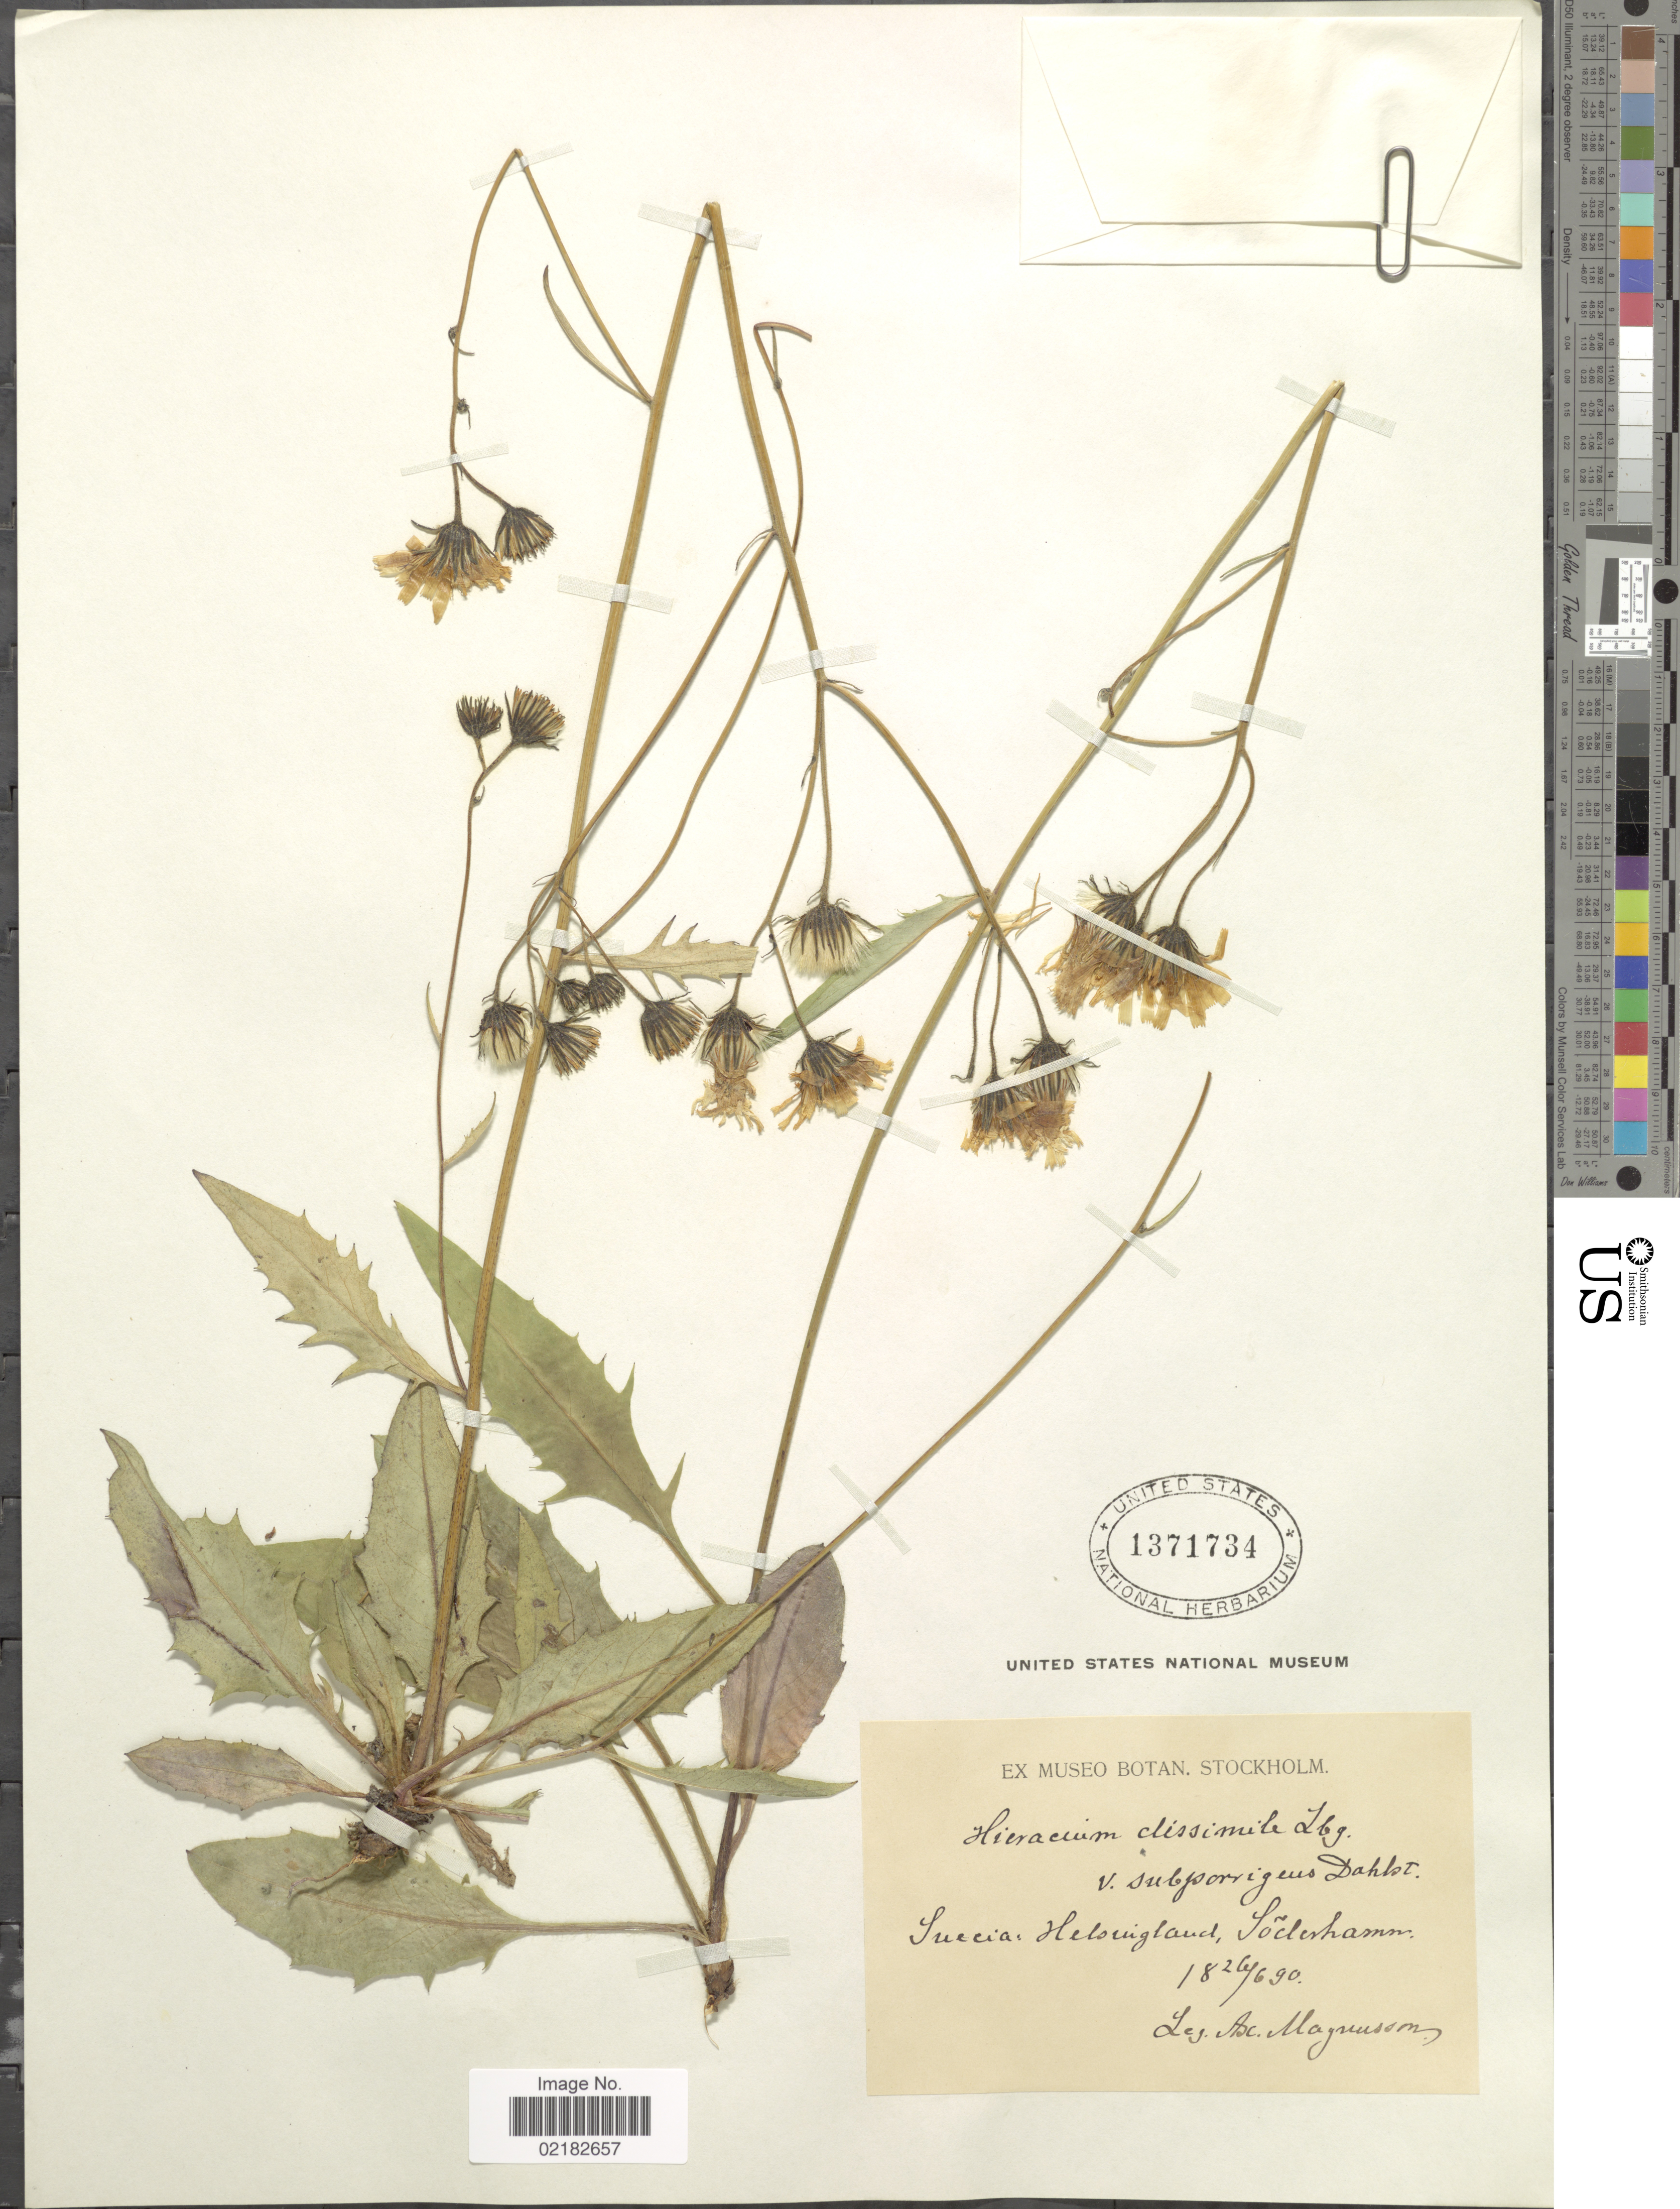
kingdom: Plantae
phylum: Tracheophyta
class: Magnoliopsida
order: Asterales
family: Asteraceae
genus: Hieracium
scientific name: Hieracium dissimile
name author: (Lindeb.) Dahlst.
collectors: A. Magnusson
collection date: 1890-06-26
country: Sweden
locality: Helsingland, Söderhamn.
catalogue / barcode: US 1371734